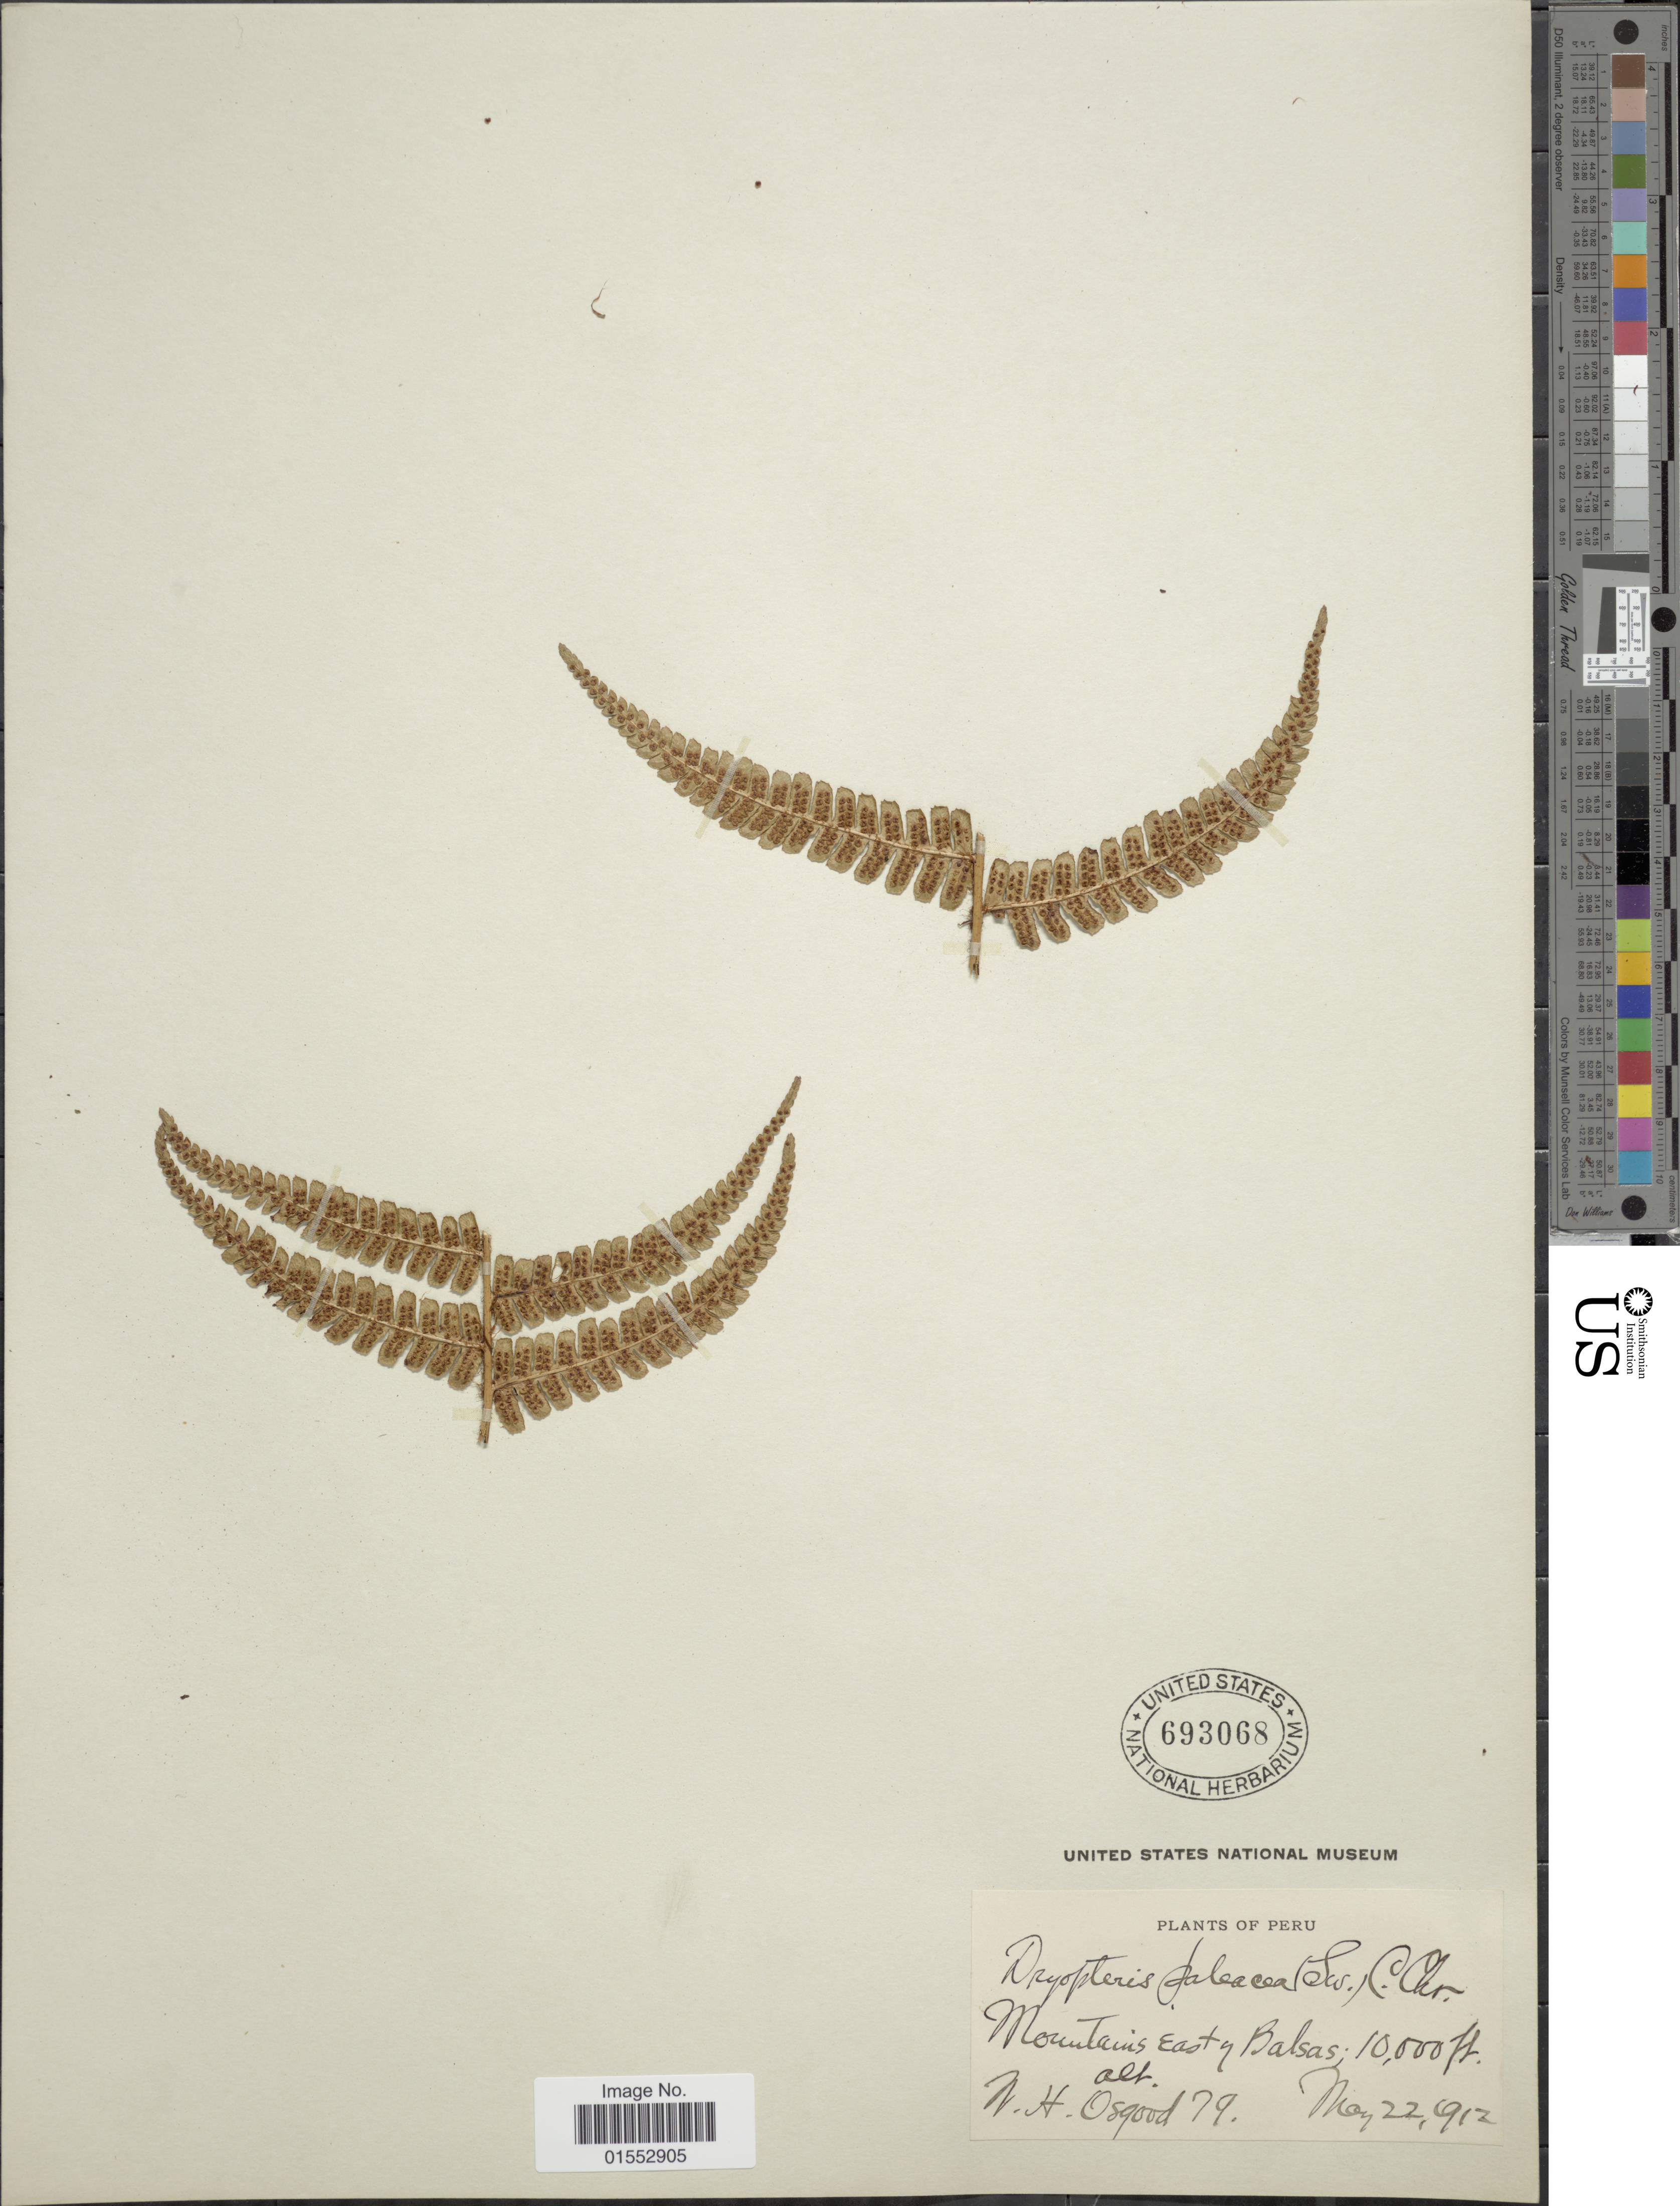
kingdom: Plantae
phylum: Tracheophyta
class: Polypodiopsida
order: Polypodiales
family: Dryopteridaceae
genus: Dryopteris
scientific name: Dryopteris wallichiana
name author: (Spreng.) Hyl.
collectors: W. Osgood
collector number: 79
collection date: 1912-05-22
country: Peru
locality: Mountains, easty balsas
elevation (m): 3048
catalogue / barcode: US 693068